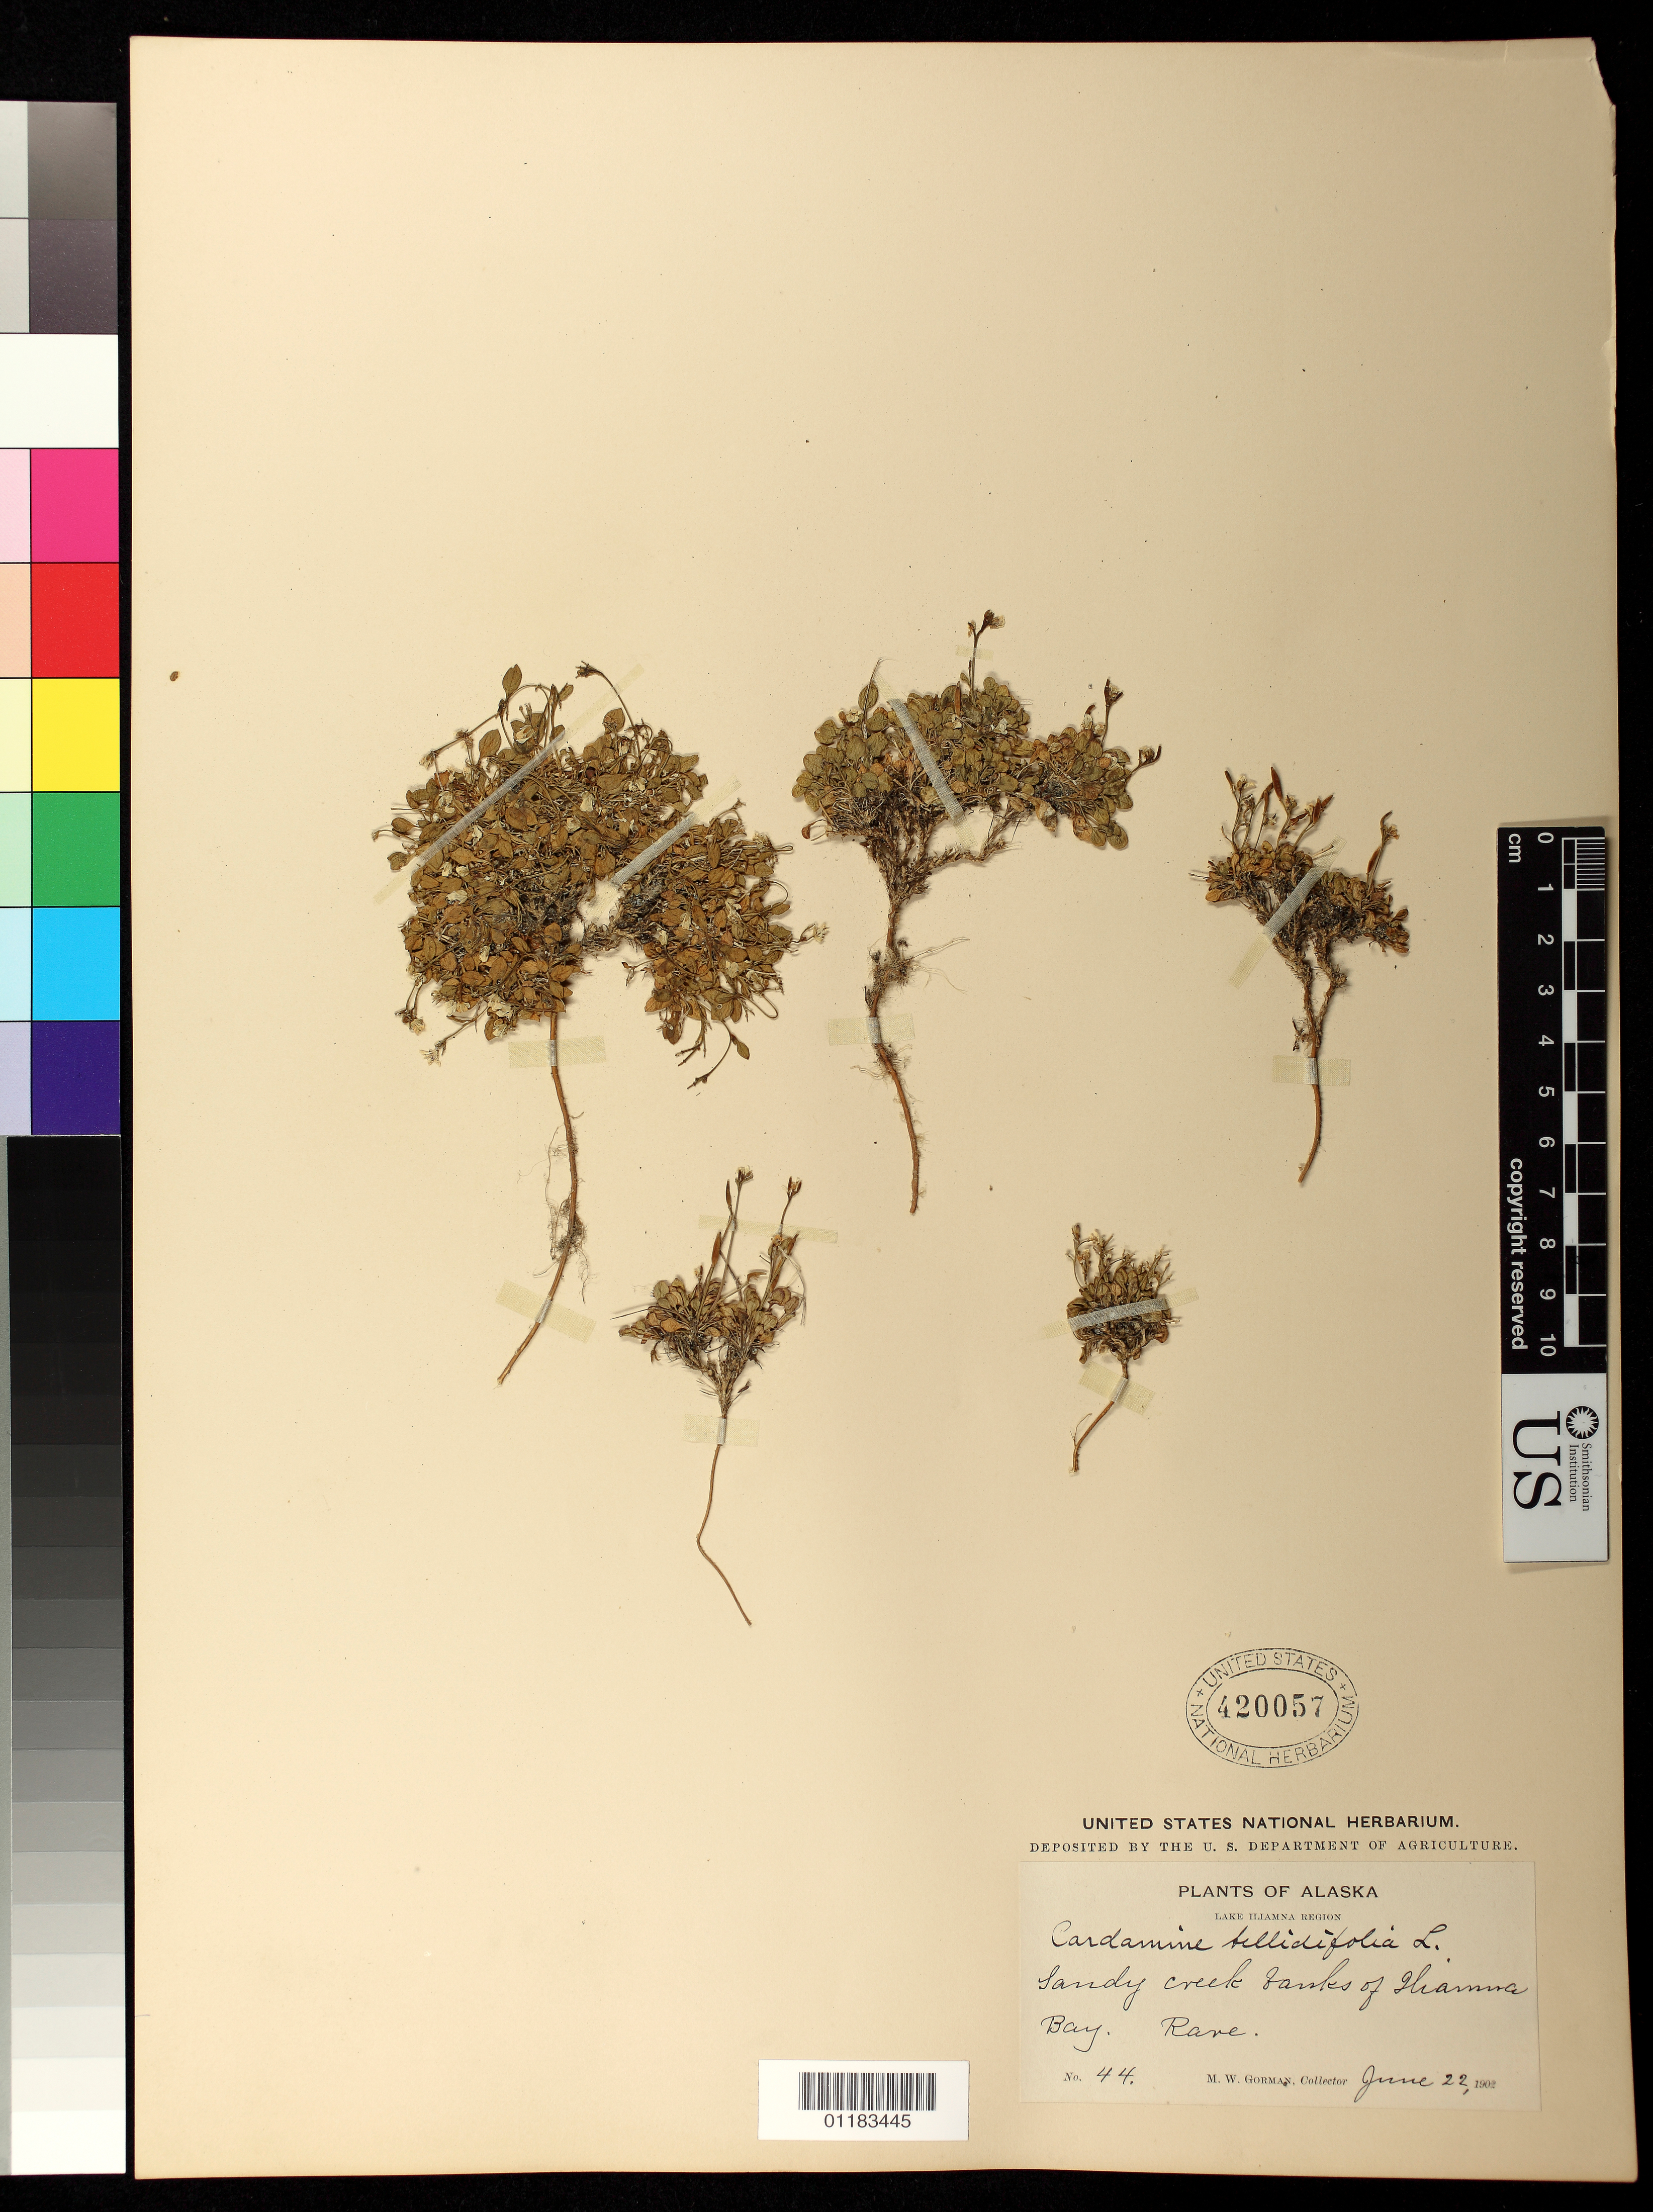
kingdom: Plantae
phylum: Tracheophyta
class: Magnoliopsida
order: Brassicales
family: Brassicaceae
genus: Cardamine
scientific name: Cardamine bellidifolia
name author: L.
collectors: M. W. Gorman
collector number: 44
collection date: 1902-06-22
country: United States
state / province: Alaska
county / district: Lake and Peninsula Borough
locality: Lake Iliamna region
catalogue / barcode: US 420057